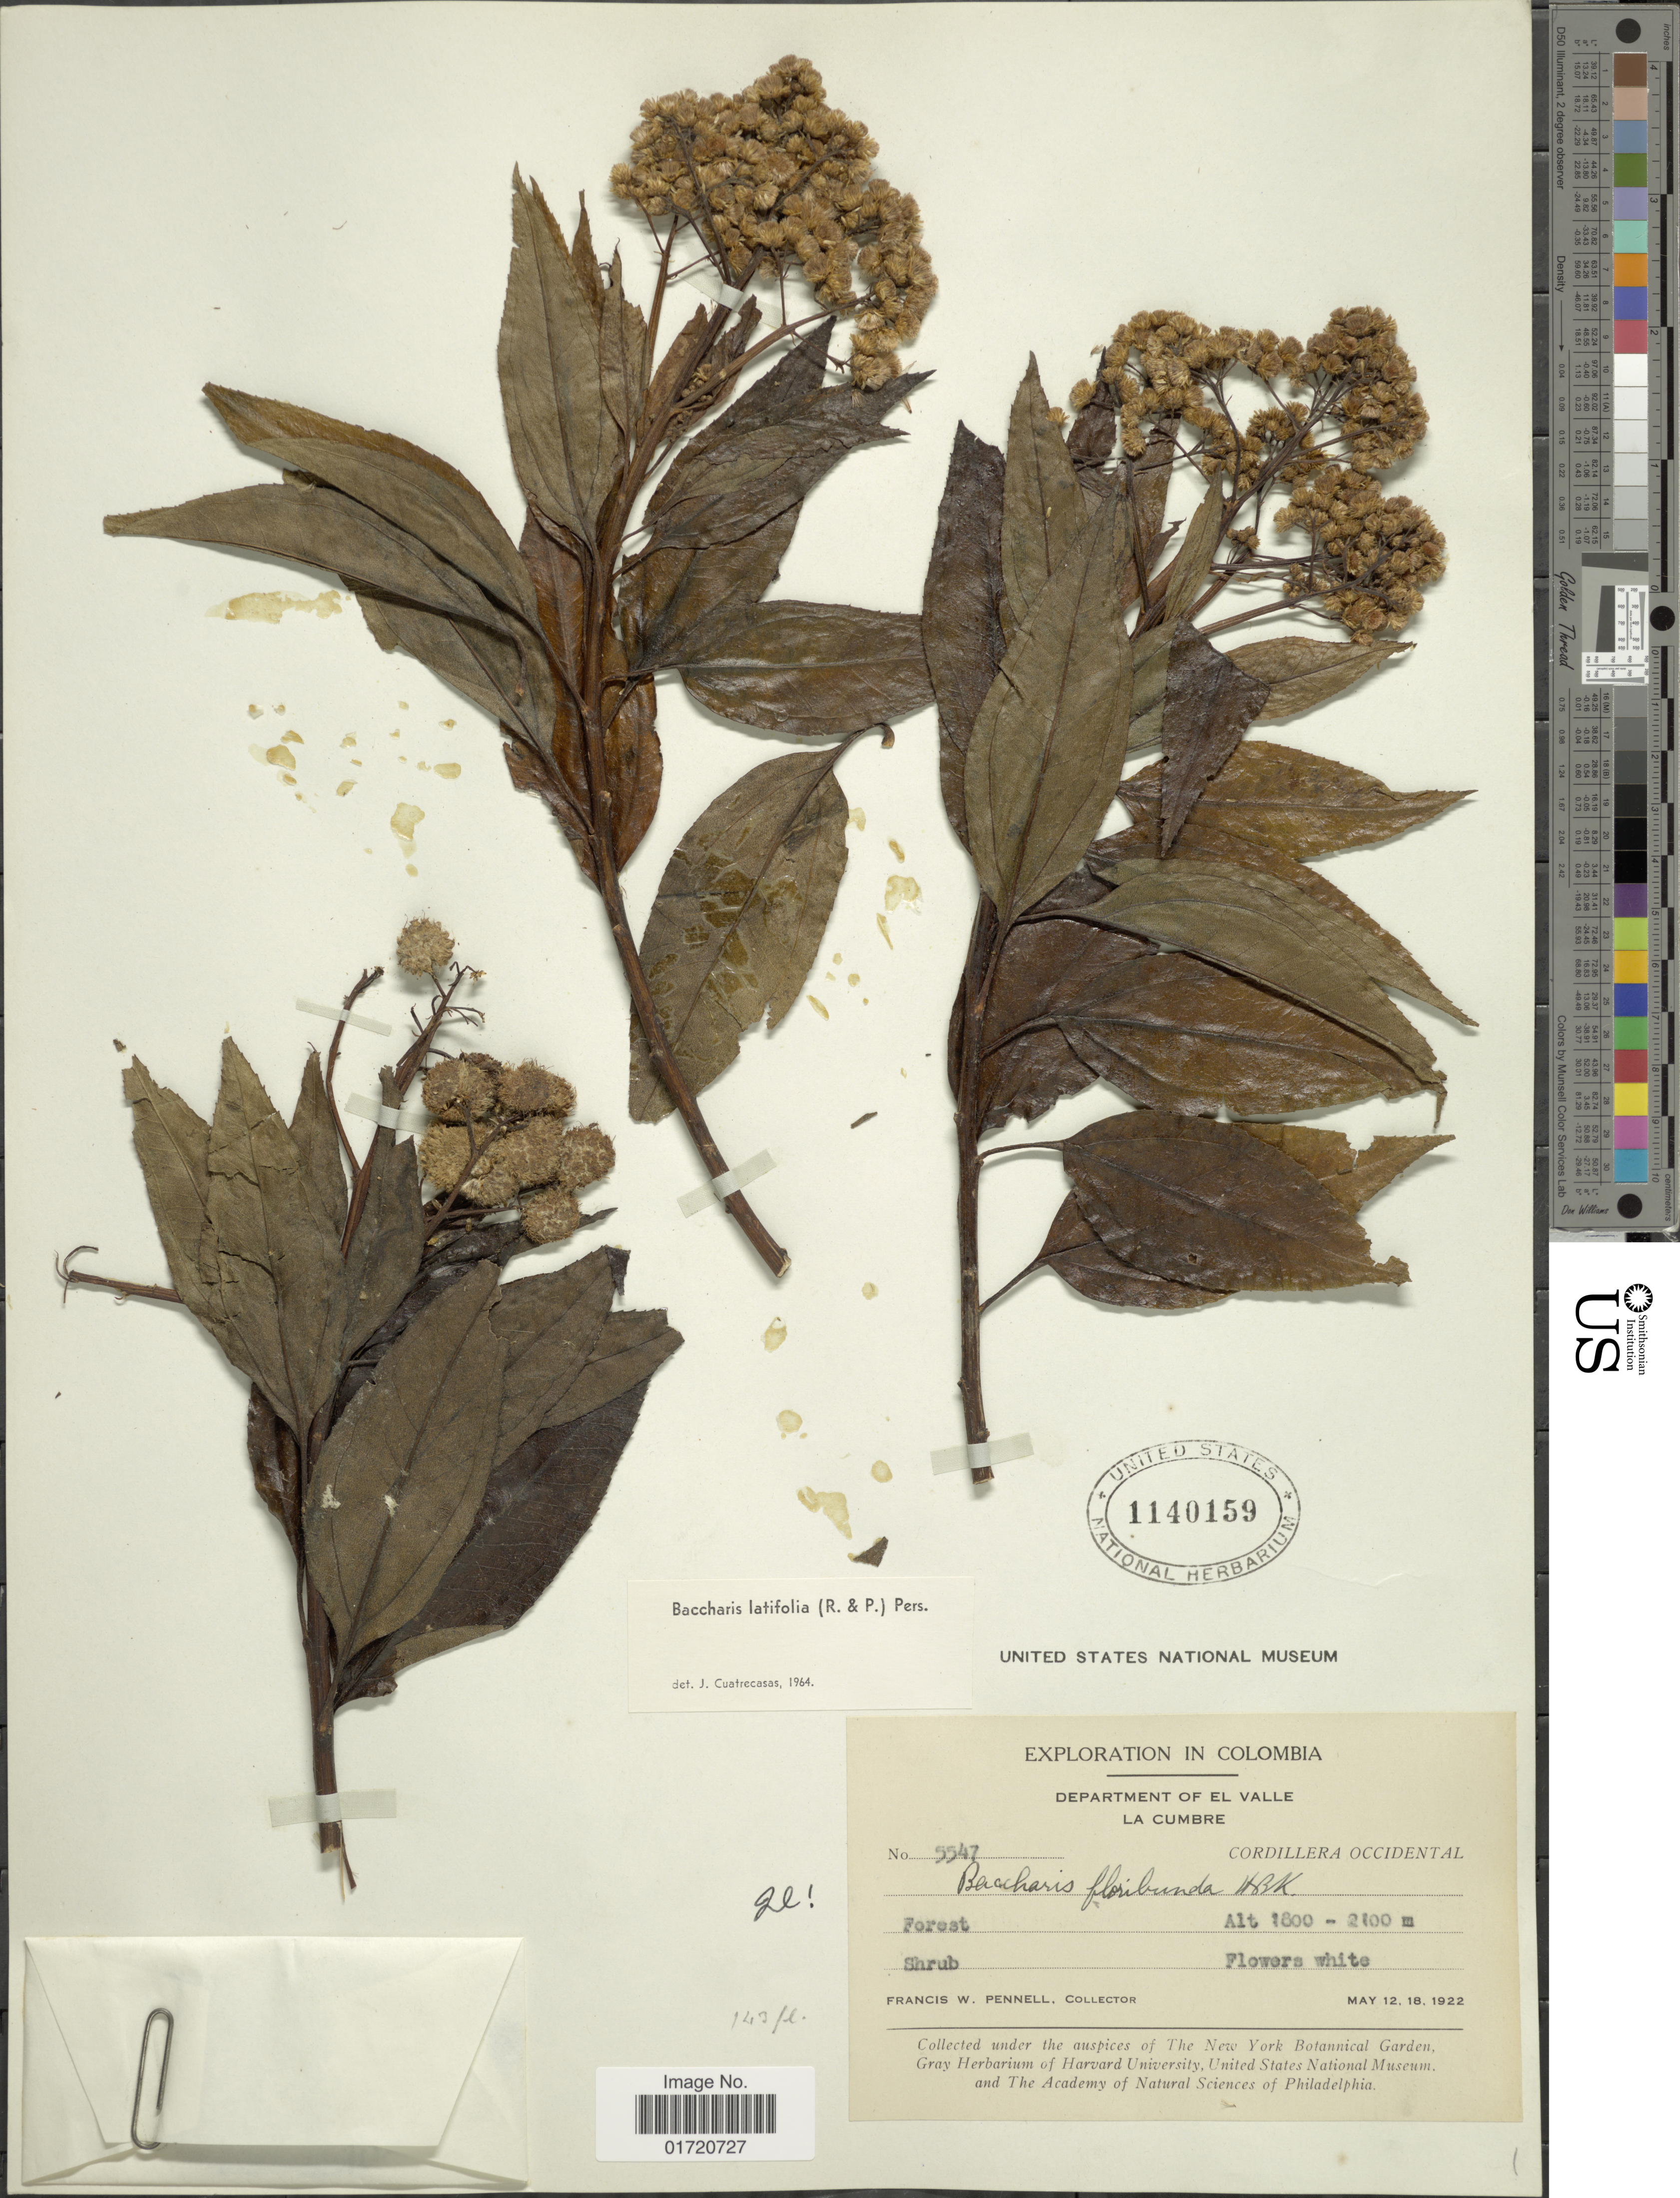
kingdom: Plantae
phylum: Tracheophyta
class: Magnoliopsida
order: Asterales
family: Asteraceae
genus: Baccharis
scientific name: Baccharis latifolia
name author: (Ruiz & Pav.) Pers.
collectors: F. W. Pennell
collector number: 5547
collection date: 1922-05-12/1922-05-18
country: Colombia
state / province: Valle del Cauca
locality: Department of El Valle, La Cumbre, Cordillera Occidental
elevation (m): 1800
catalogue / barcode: US 1140159